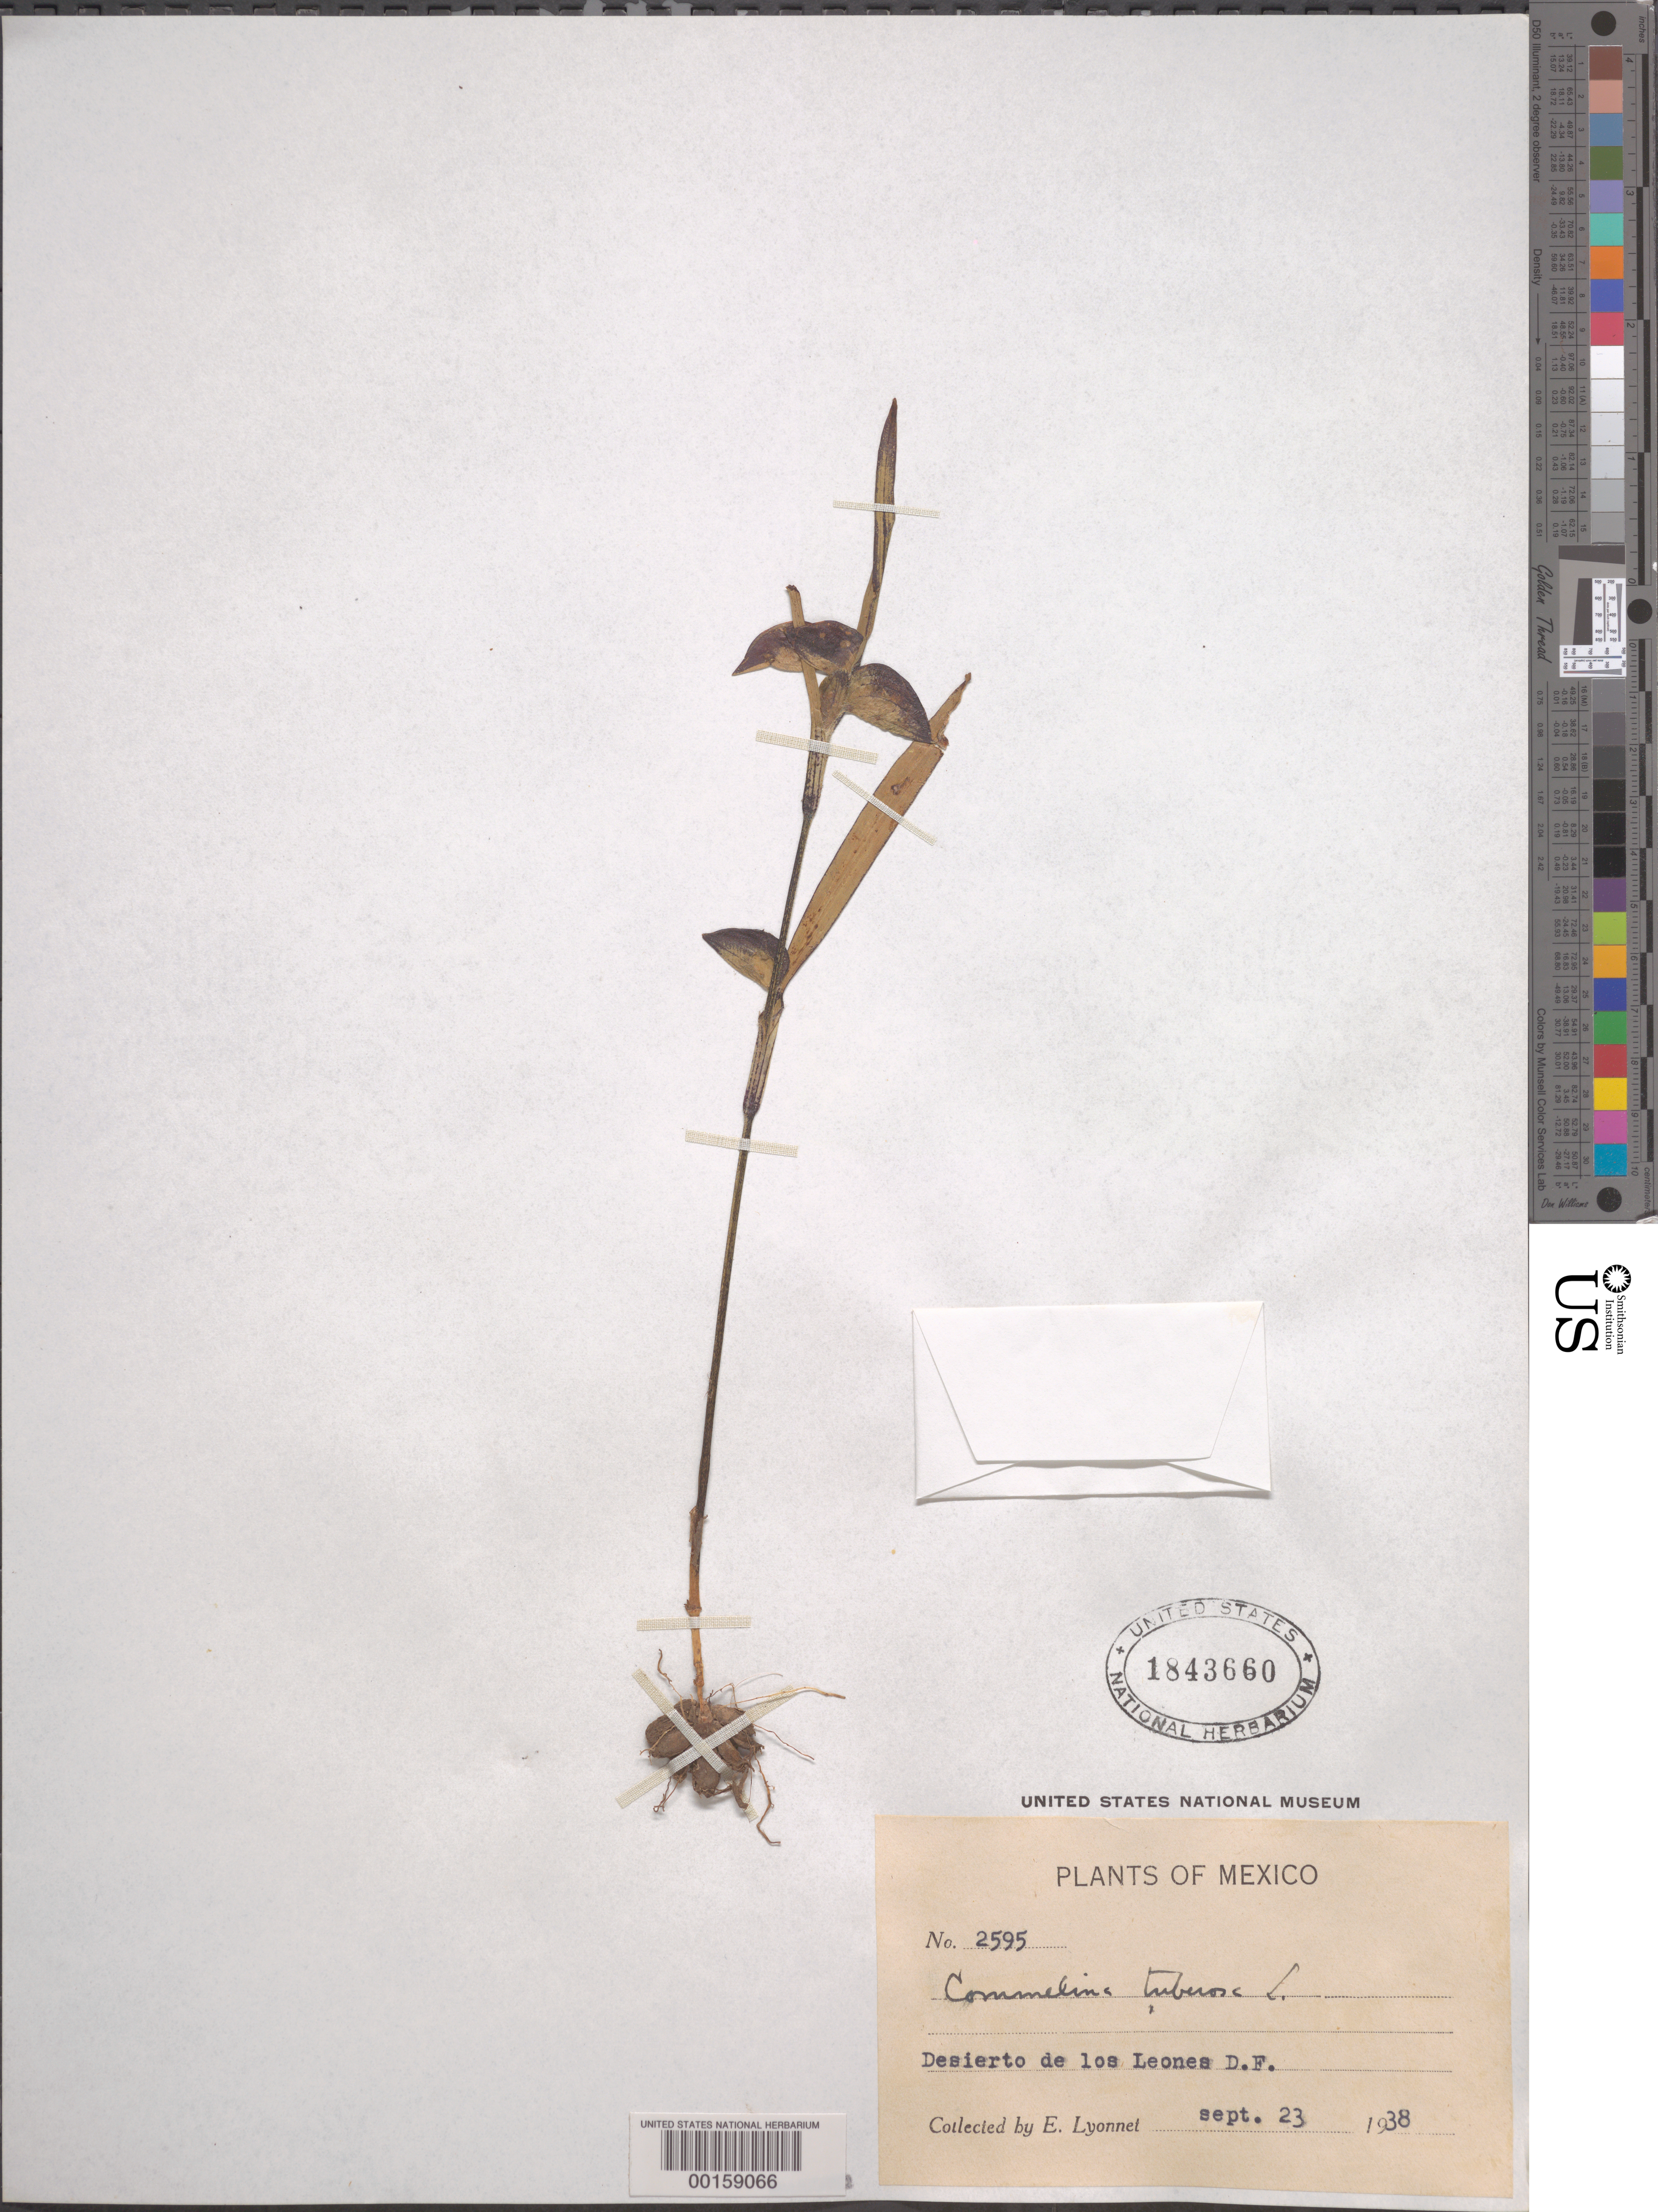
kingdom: Plantae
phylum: Tracheophyta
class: Liliopsida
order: Commelinales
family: Commelinaceae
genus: Commelina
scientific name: Commelina tuberosa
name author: L.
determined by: Faden, Robert B., (US), Smithsonian Institution - National Museum of Natural History (UNITED STATES)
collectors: Bro. E. Lyonnet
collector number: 2595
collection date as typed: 23 Sep 1938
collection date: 1938-09-23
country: Mexico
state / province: Distrito Federal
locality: Leones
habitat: Desert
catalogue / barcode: US 1843660